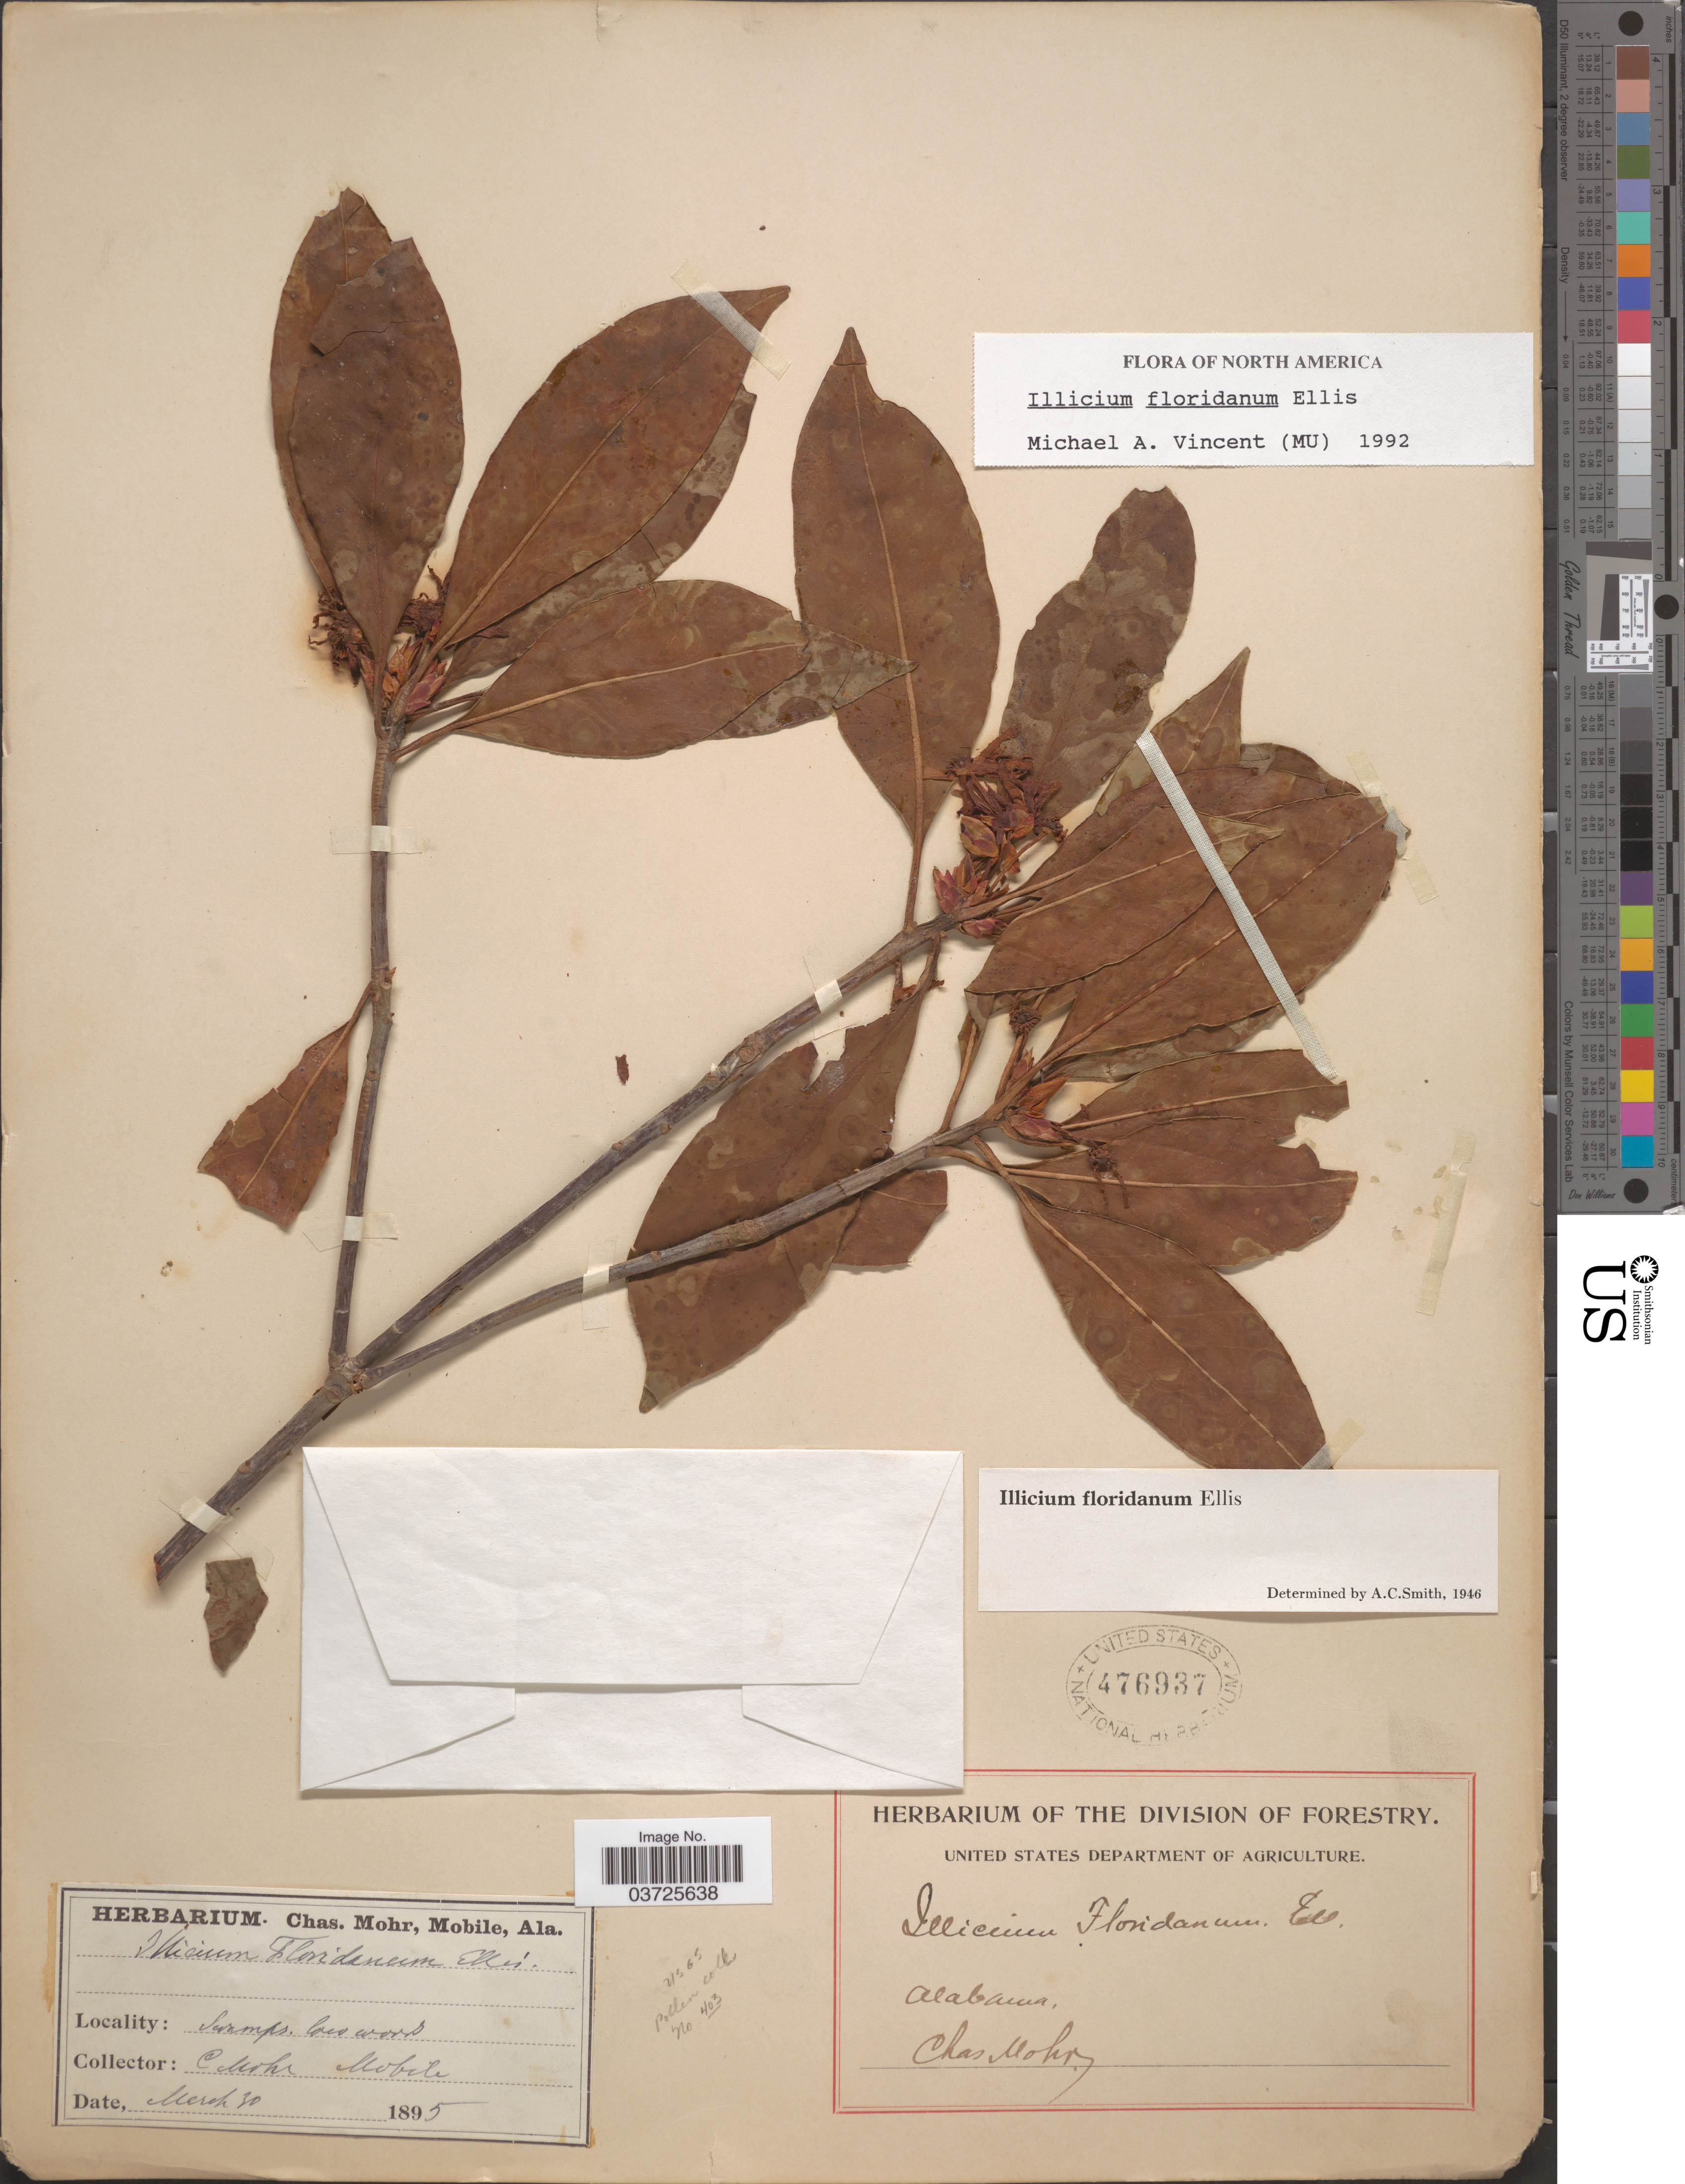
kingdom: Plantae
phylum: Tracheophyta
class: Magnoliopsida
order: Austrobaileyales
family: Schisandraceae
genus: Illicium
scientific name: Illicium floridanum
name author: J. Ellis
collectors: Mohr, C. T. (herbarium)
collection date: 1895-03-30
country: United States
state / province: Alabama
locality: Mobile.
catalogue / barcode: US 476937